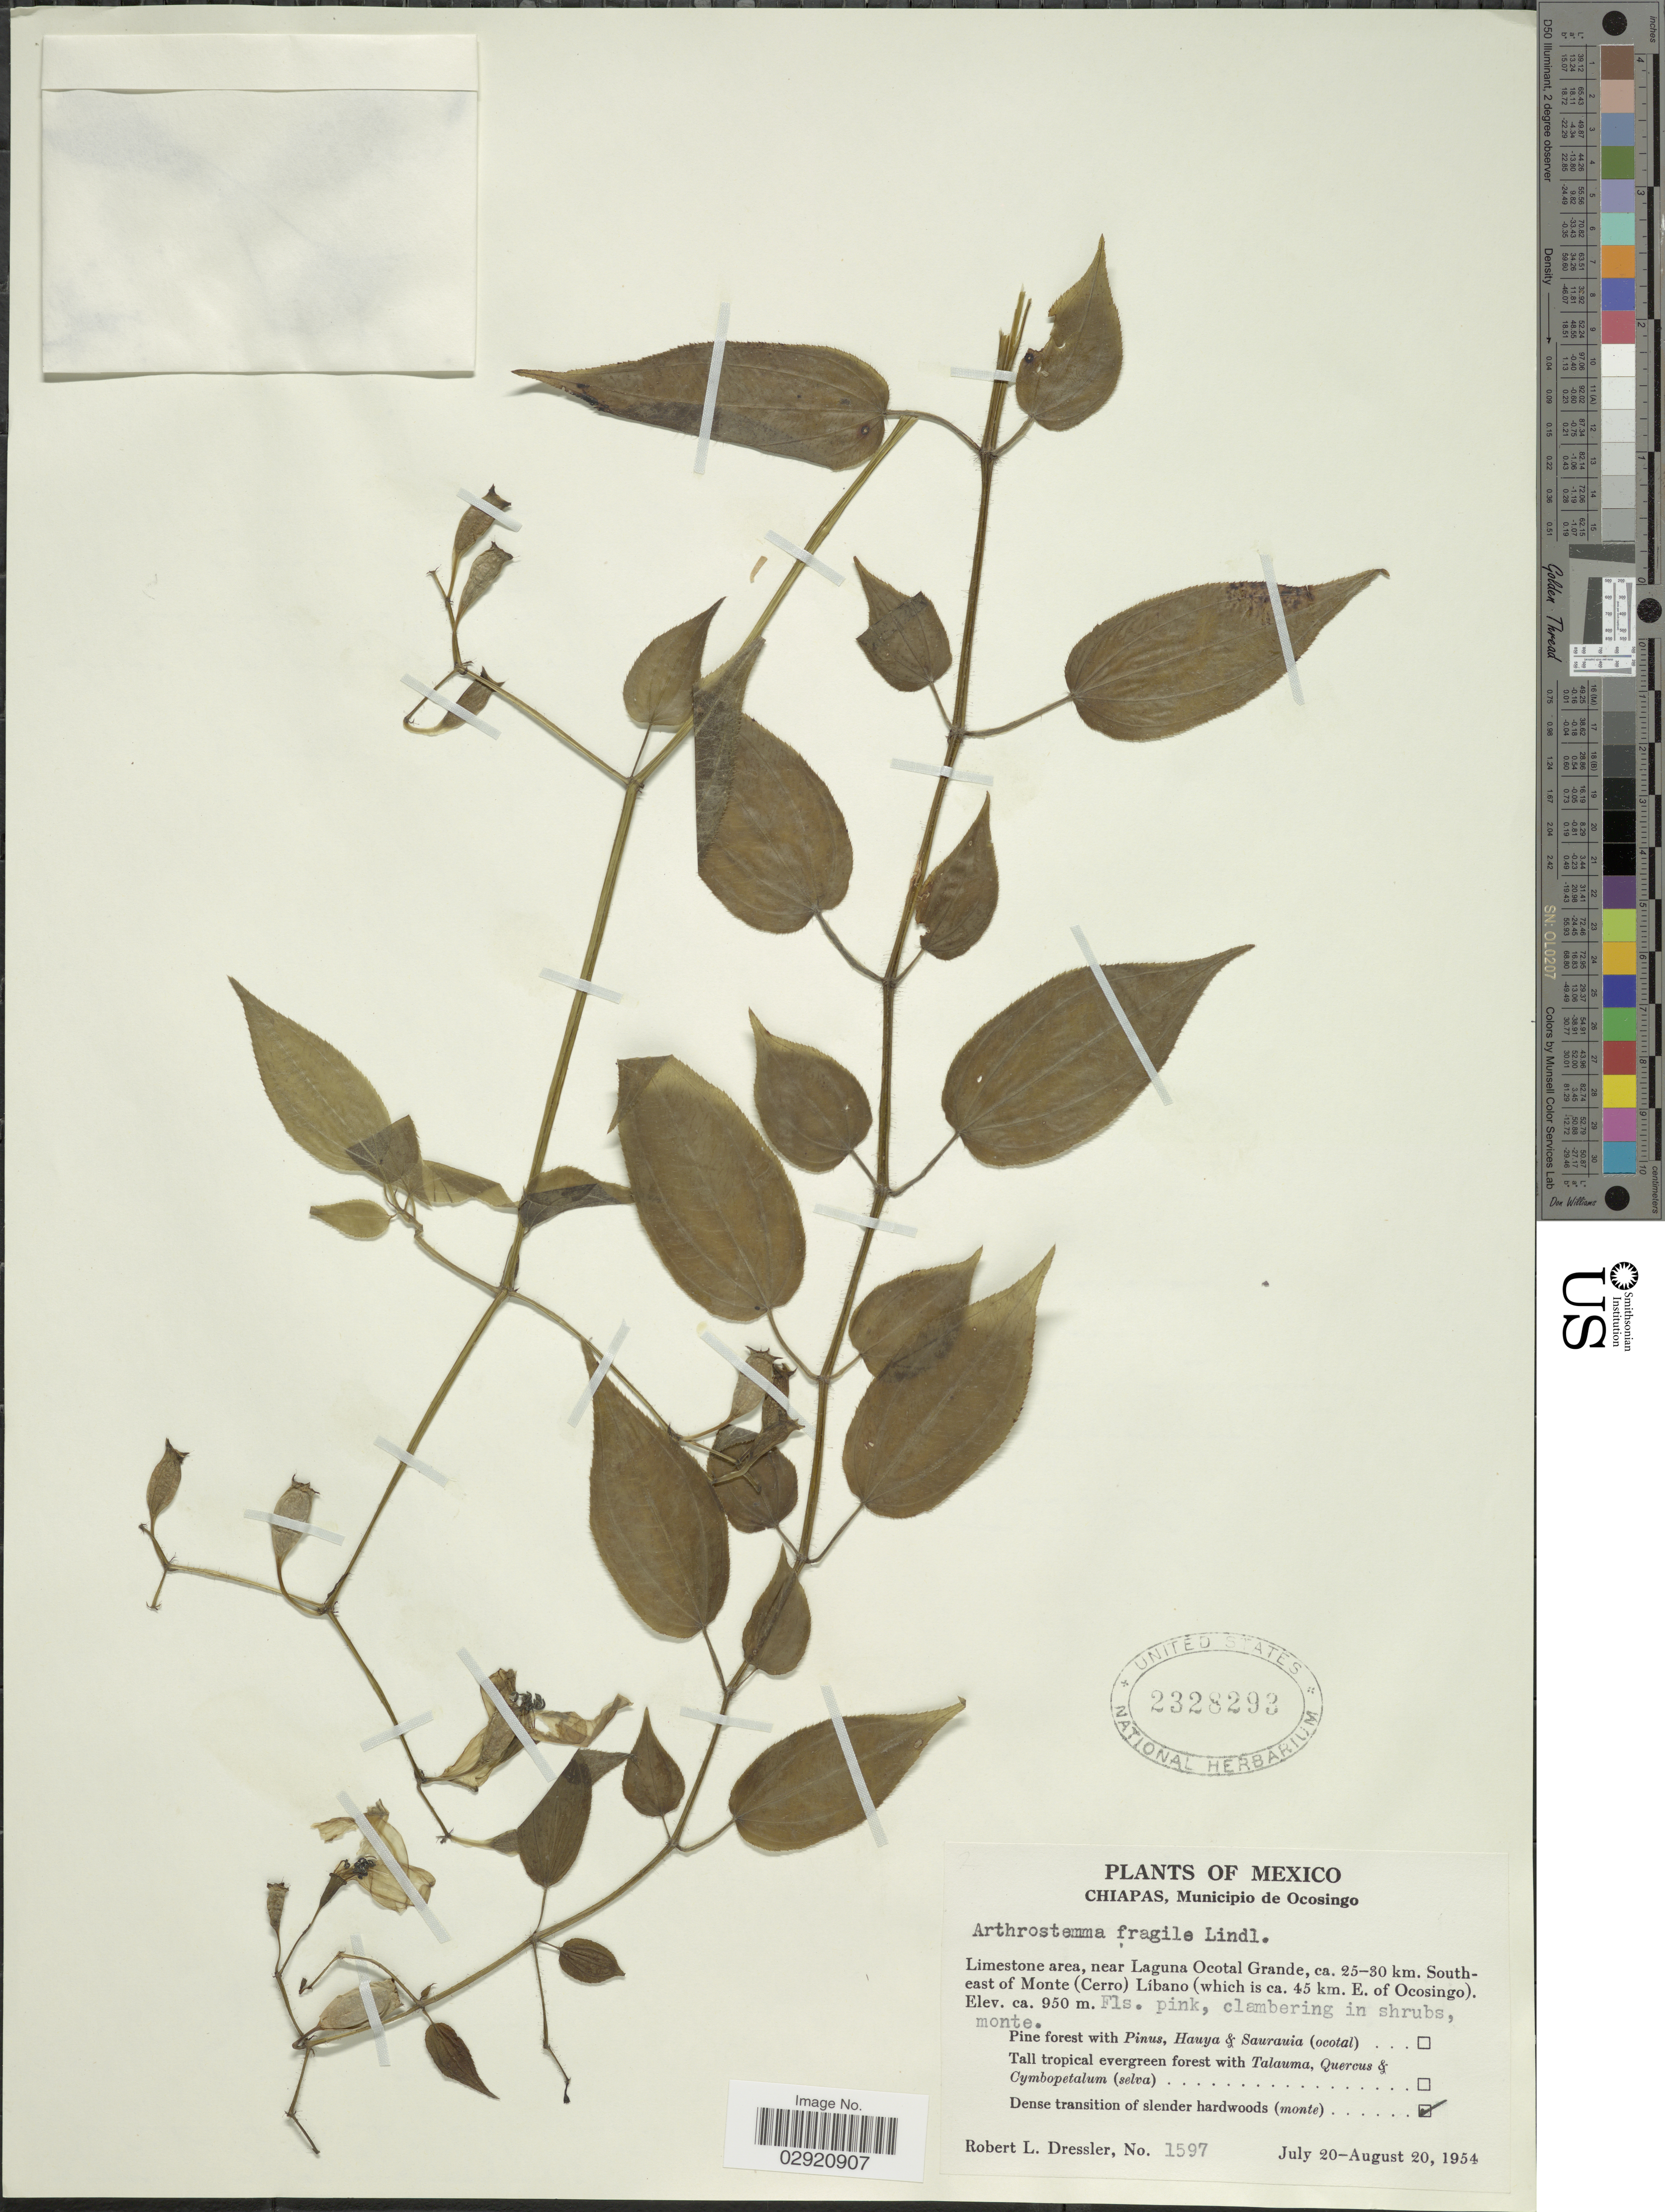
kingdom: Plantae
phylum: Tracheophyta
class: Magnoliopsida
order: Myrtales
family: Melastomataceae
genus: Arthrostemma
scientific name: Arthrostemma ciliatum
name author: Pav. ex D. Don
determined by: Strong, Mark T., (BOT), Smithsonian Institution - National Museum of Natural History (UNITED STATES)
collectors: R. Dressler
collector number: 1597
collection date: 1954-07-20/1954-08-20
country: Mexico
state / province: Chiapas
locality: Municipio de Ocosingo. Near Laguna Ocotal Grande, ca. 25-30 km. Southeast of Monte (Cerro) Líbano (which is ca. 45 km. E. of Ocosingo).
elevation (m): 950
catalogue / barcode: US 2328293